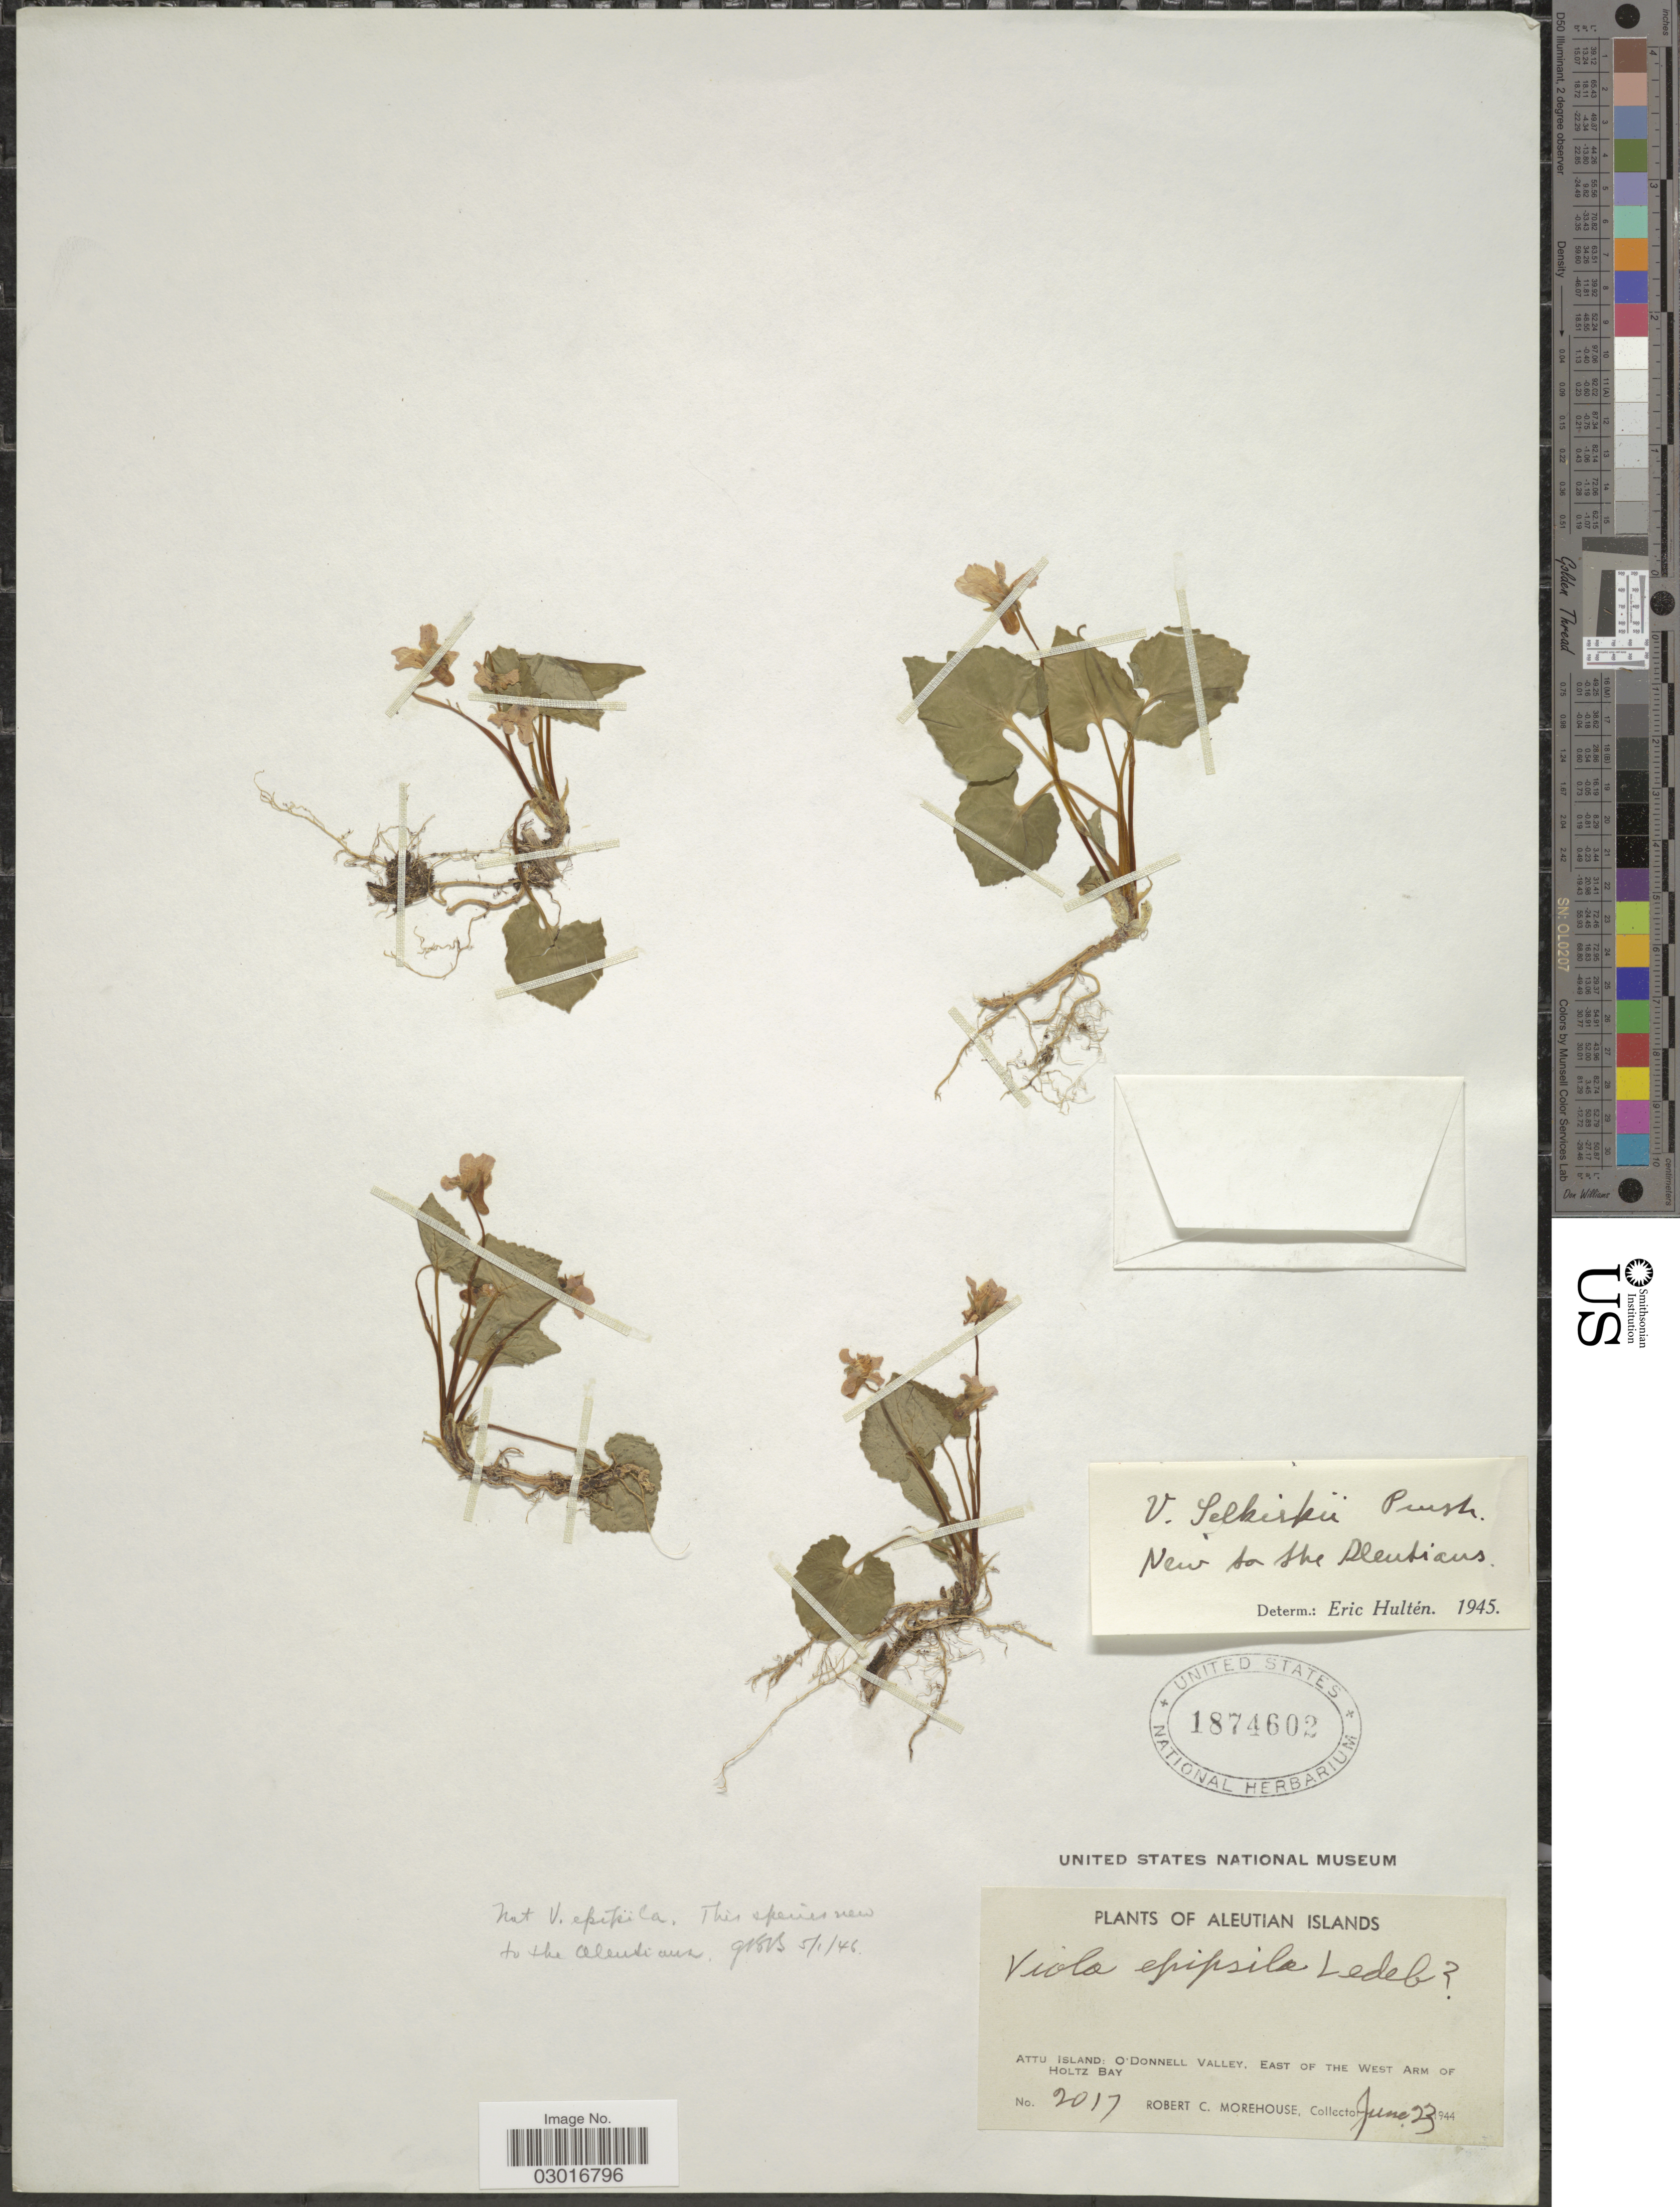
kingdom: Plantae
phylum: Tracheophyta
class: Magnoliopsida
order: Malpighiales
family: Violaceae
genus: Viola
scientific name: Viola selkirkii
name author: Pursh ex Goldie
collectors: R. Morehouse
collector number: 2017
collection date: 1944-06-23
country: United States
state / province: Alaska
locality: Aleutian Islands. Attu Island: O'Donnell Valley, East of the West Arm of Holtz Bay.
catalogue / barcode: US 1874602